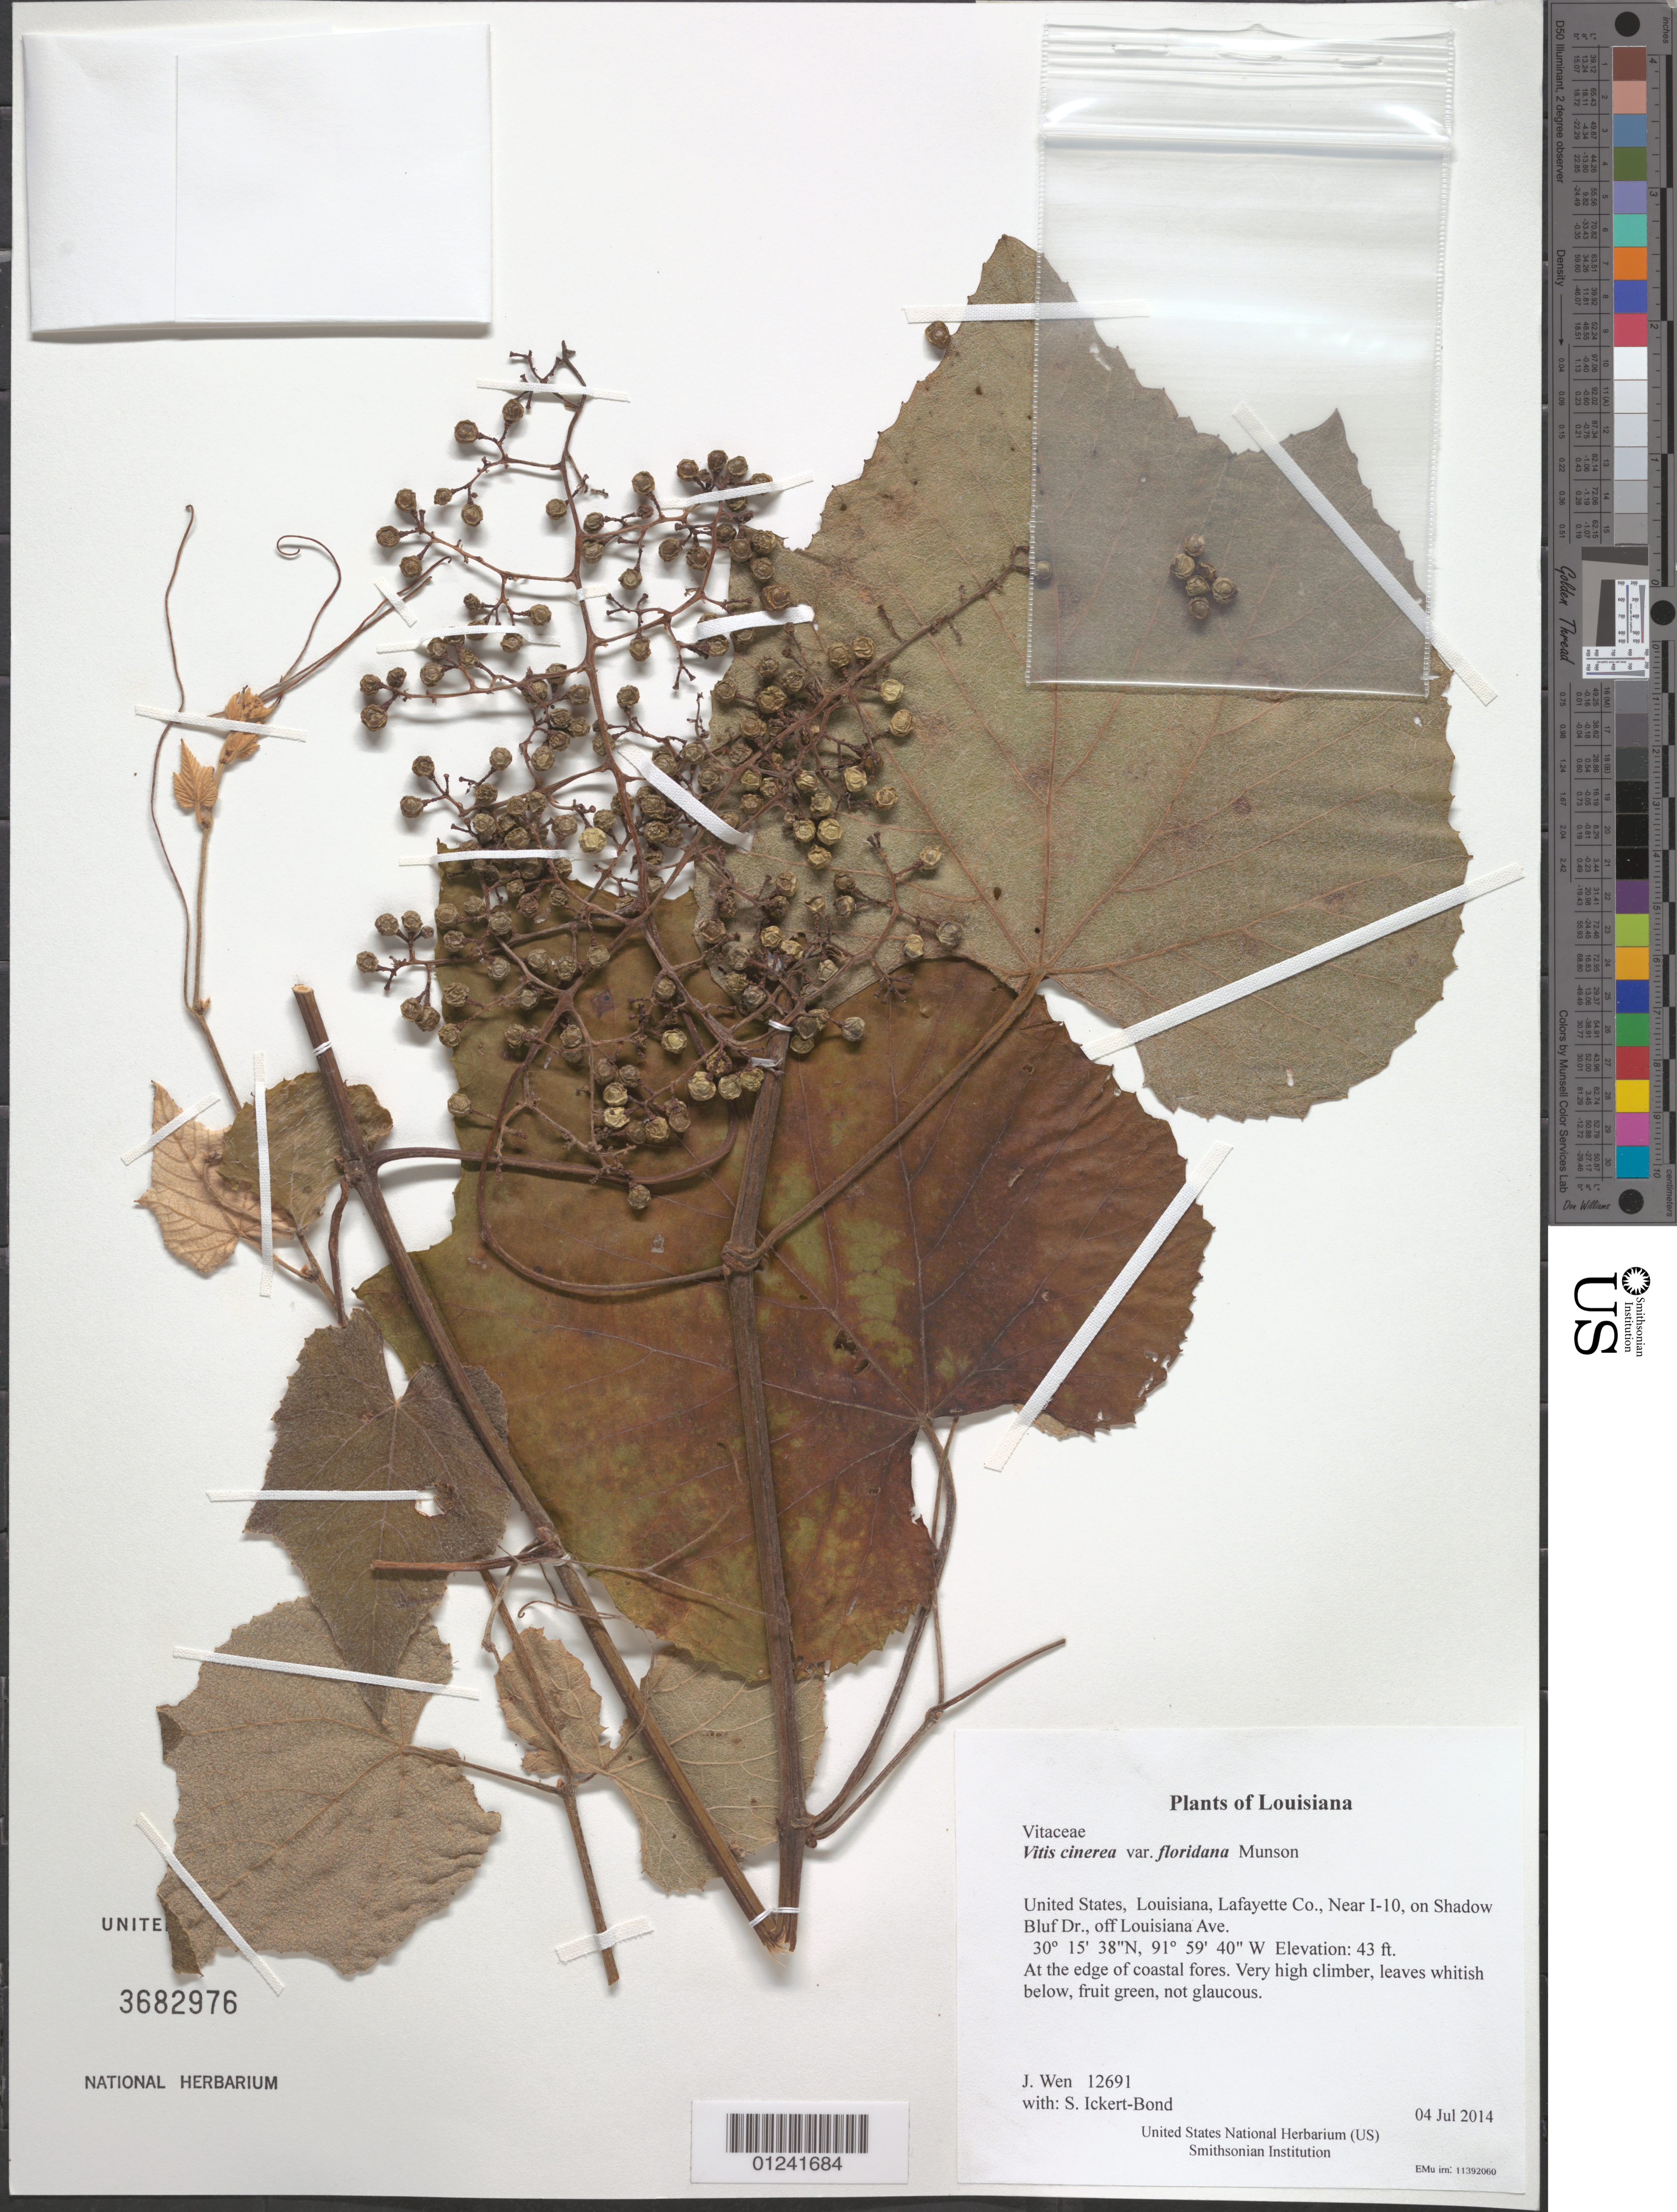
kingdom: Plantae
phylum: Tracheophyta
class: Magnoliopsida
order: Vitales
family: Vitaceae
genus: Vitis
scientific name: Vitis cinerea var. floridana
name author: Munson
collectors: J. Wen & S. Ickert-Bond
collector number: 12691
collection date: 2014-07-04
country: United States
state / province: Louisiana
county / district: Lafayette Co.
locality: Near I-10, on Shadow Bluff Dr., off Louisiana Ave.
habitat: At the edge of coastal forest.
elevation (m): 13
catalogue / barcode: US 3682976